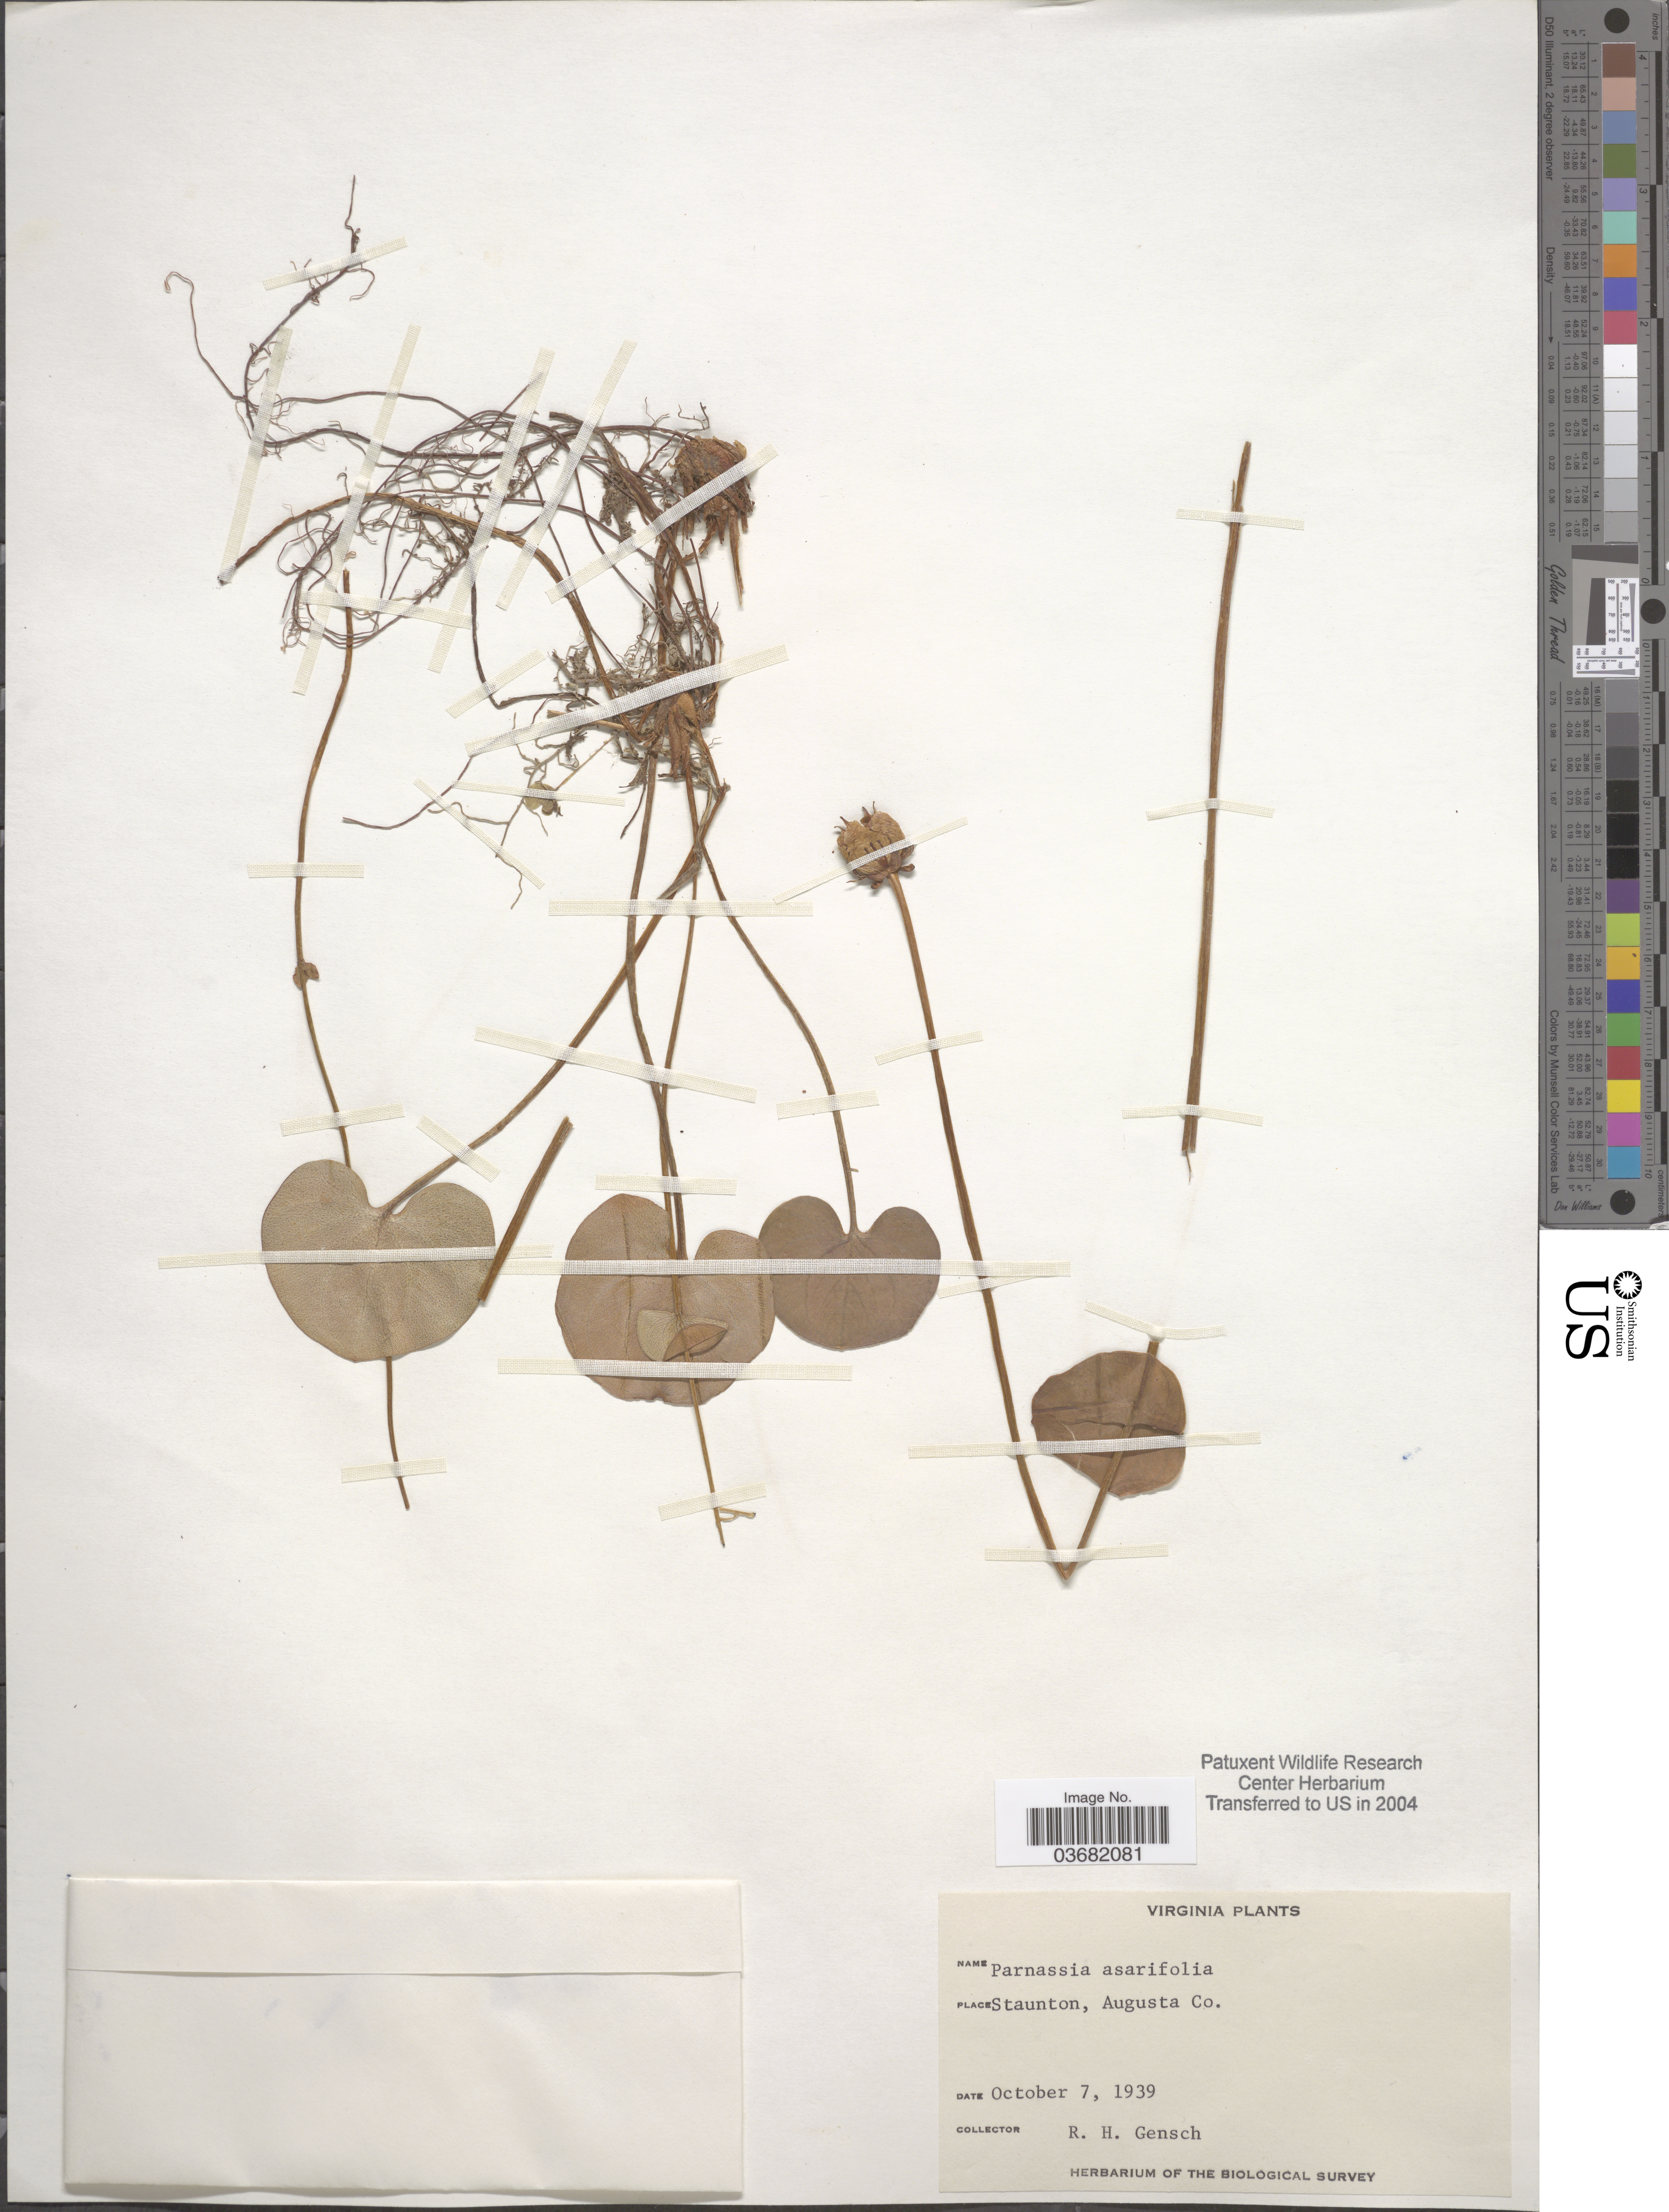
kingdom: Plantae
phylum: Tracheophyta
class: Magnoliopsida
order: Celastrales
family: Parnassiaceae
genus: Parnassia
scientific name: Parnassia asarifolia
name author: Vent.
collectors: R. Gensch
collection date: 1939-10-07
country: United States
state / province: Virginia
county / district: Augusta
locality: Staunton, Augusta Co. The Biological Survey.